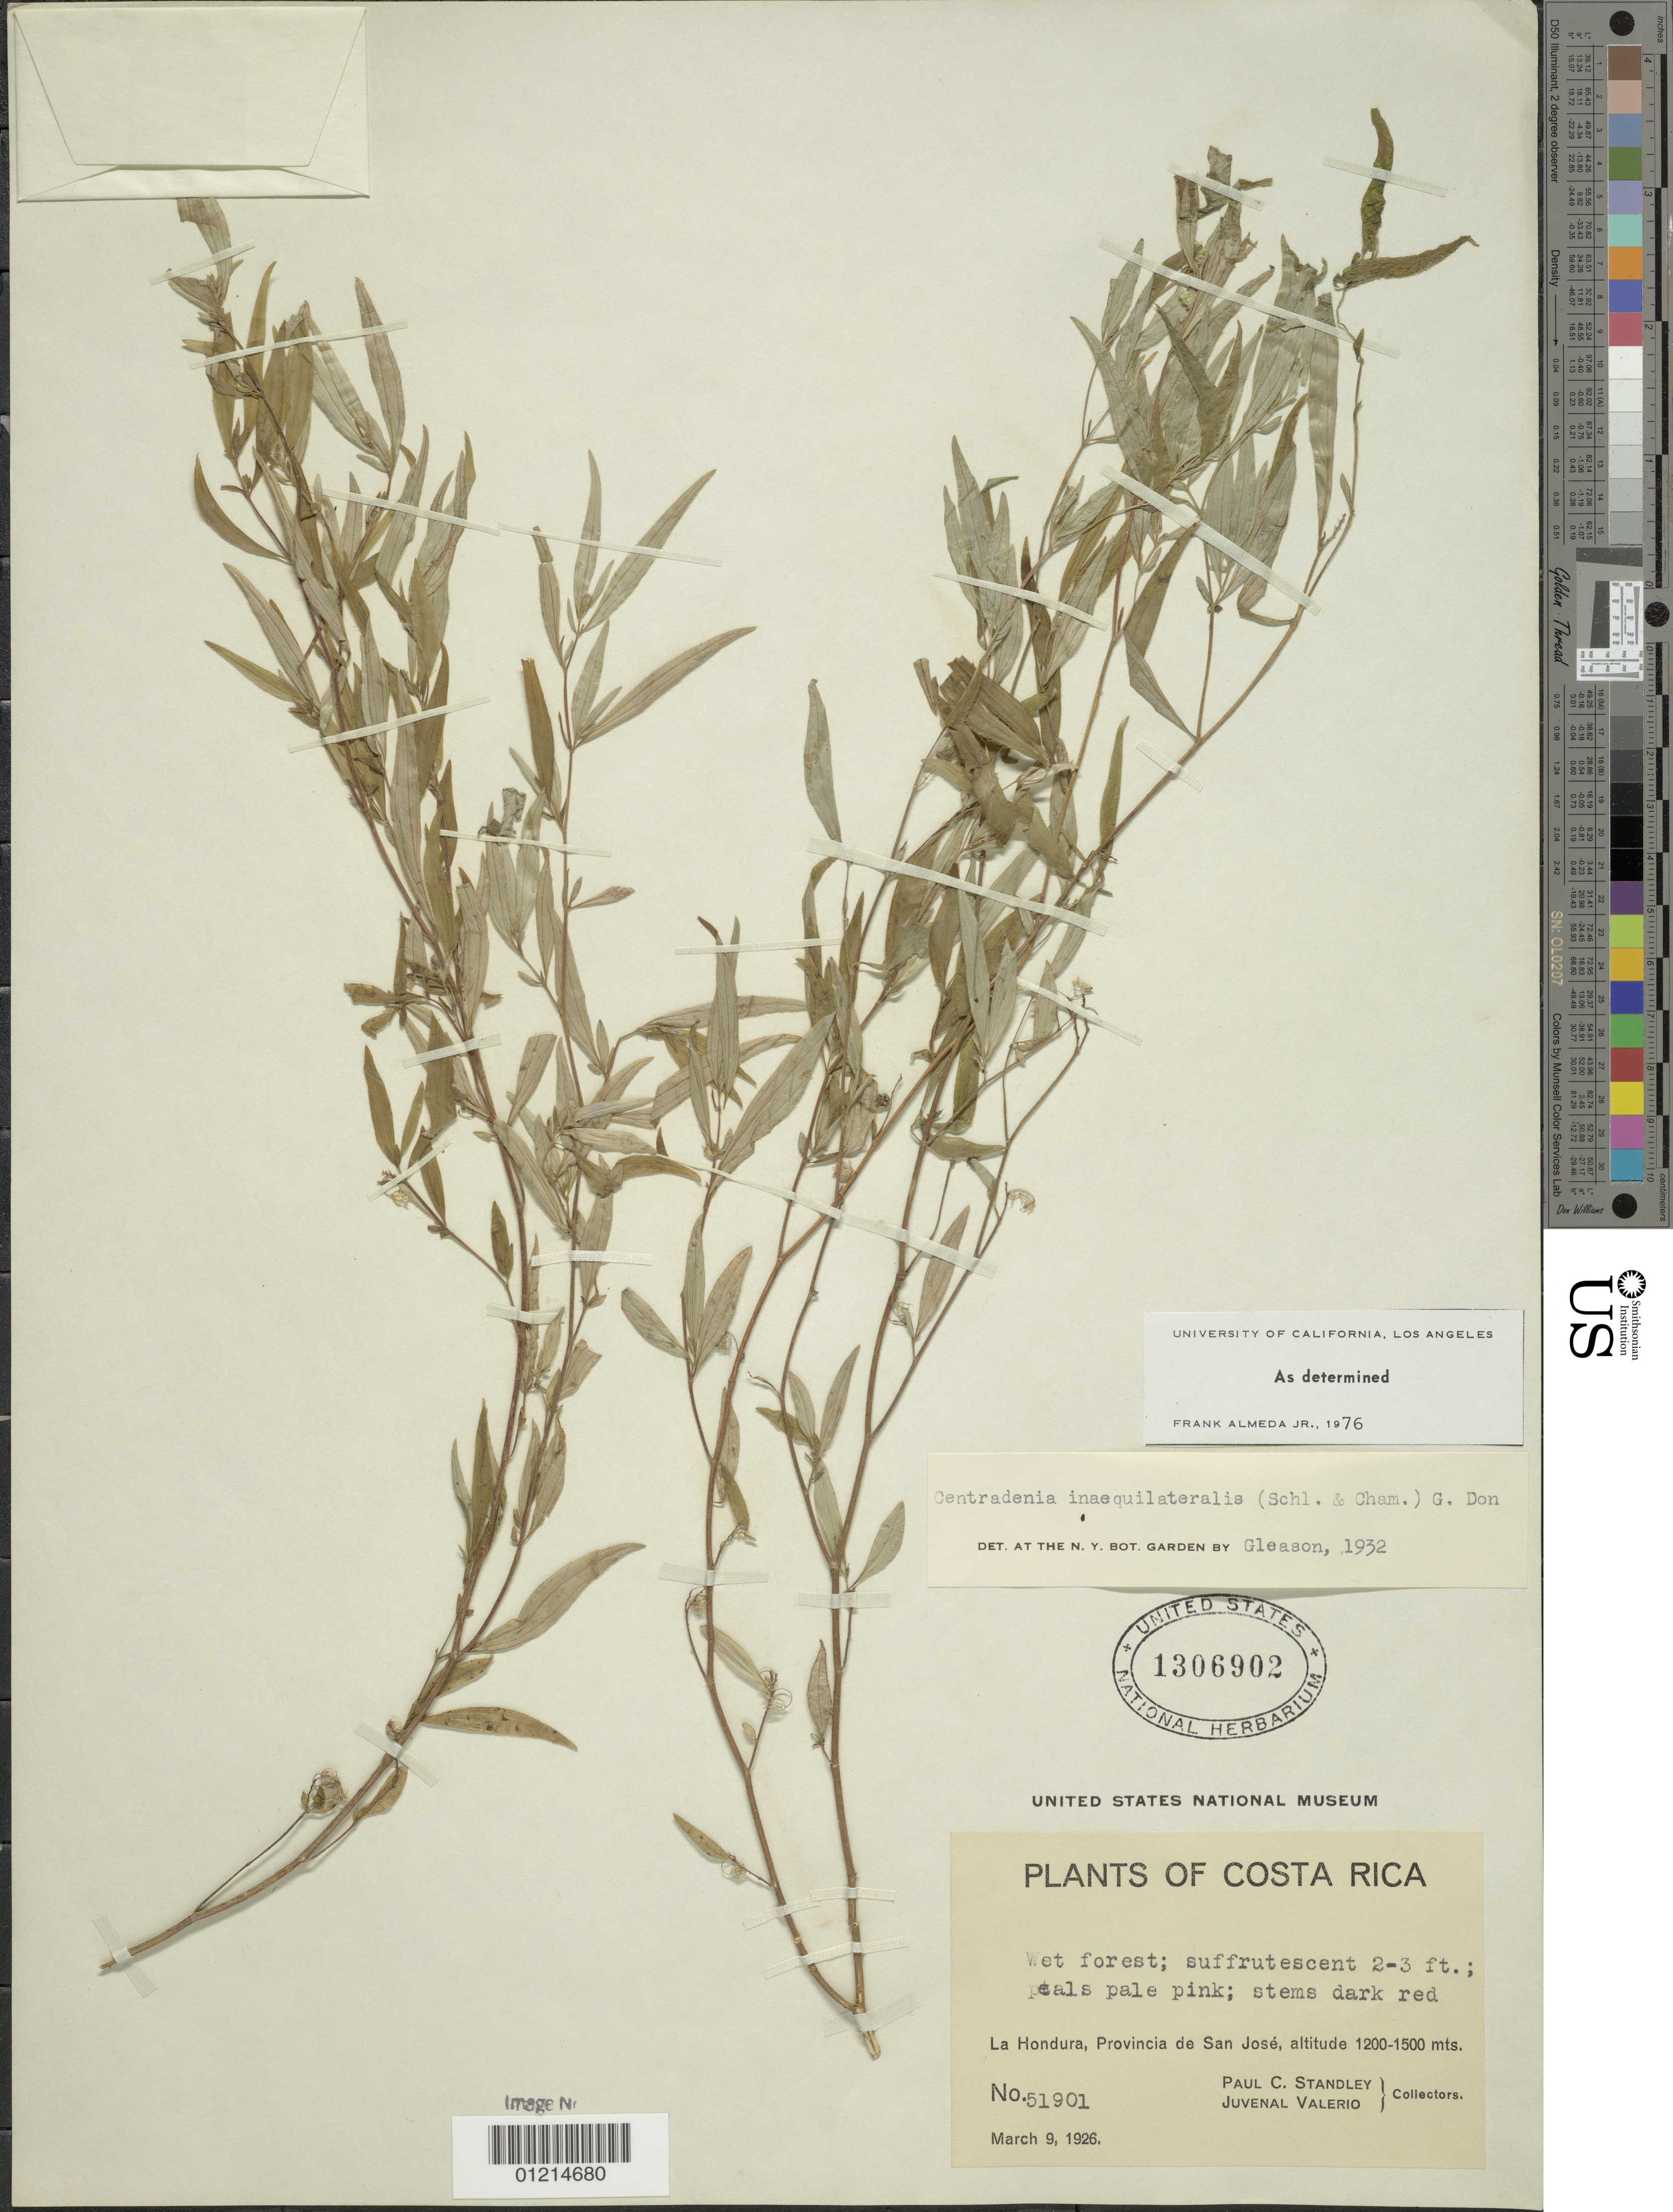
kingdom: Plantae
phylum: Tracheophyta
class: Magnoliopsida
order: Myrtales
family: Melastomataceae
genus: Centradenia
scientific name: Centradenia inaequilateralis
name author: (Gleason) G. Don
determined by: Gleason, --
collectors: P. C. Standley & J. Valerio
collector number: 51901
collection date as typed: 09 Mar 1926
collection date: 1926-03-09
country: Costa Rica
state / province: San José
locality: La Hondura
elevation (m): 1200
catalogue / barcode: US 1306902